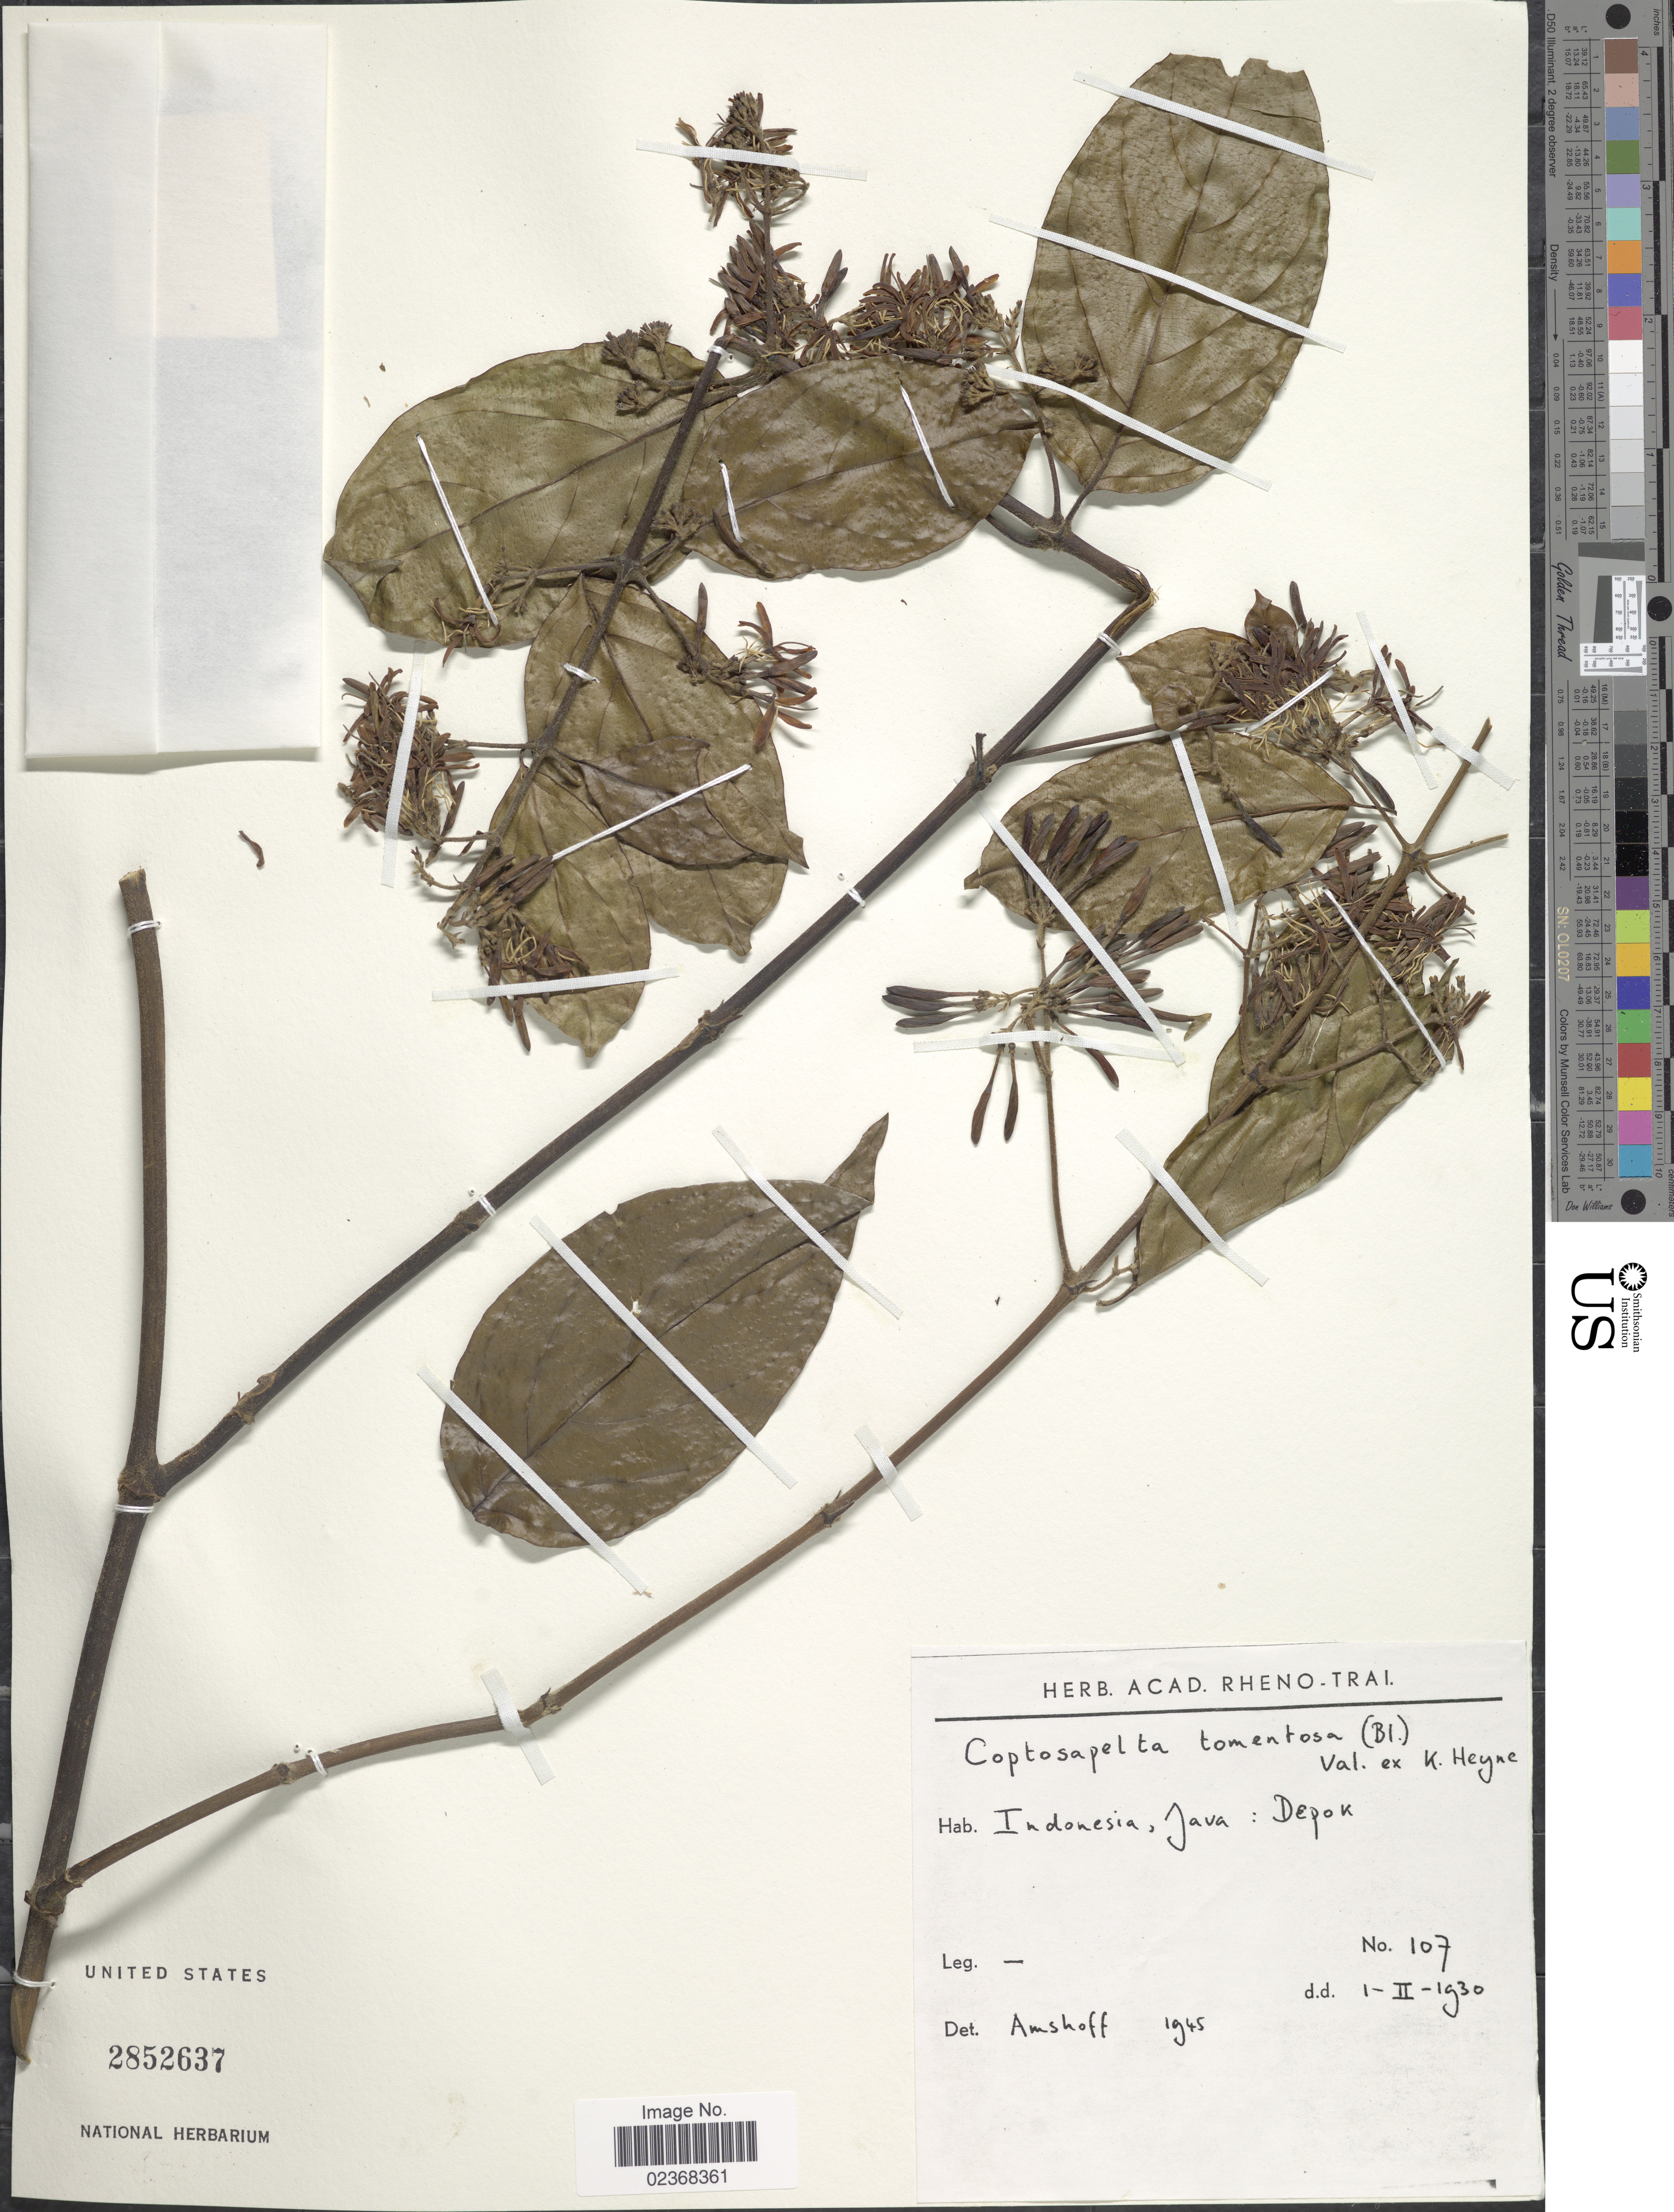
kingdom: Plantae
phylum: Tracheophyta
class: Magnoliopsida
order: Gentianales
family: Rubiaceae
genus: Coptosapelta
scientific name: Coptosapelta tomentosa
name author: Valeton ex K. Heyne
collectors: Herb.Acad.Rhenotraie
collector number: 107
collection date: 1930-02-01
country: Indonesia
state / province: Java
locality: Depok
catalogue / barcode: US 2852637